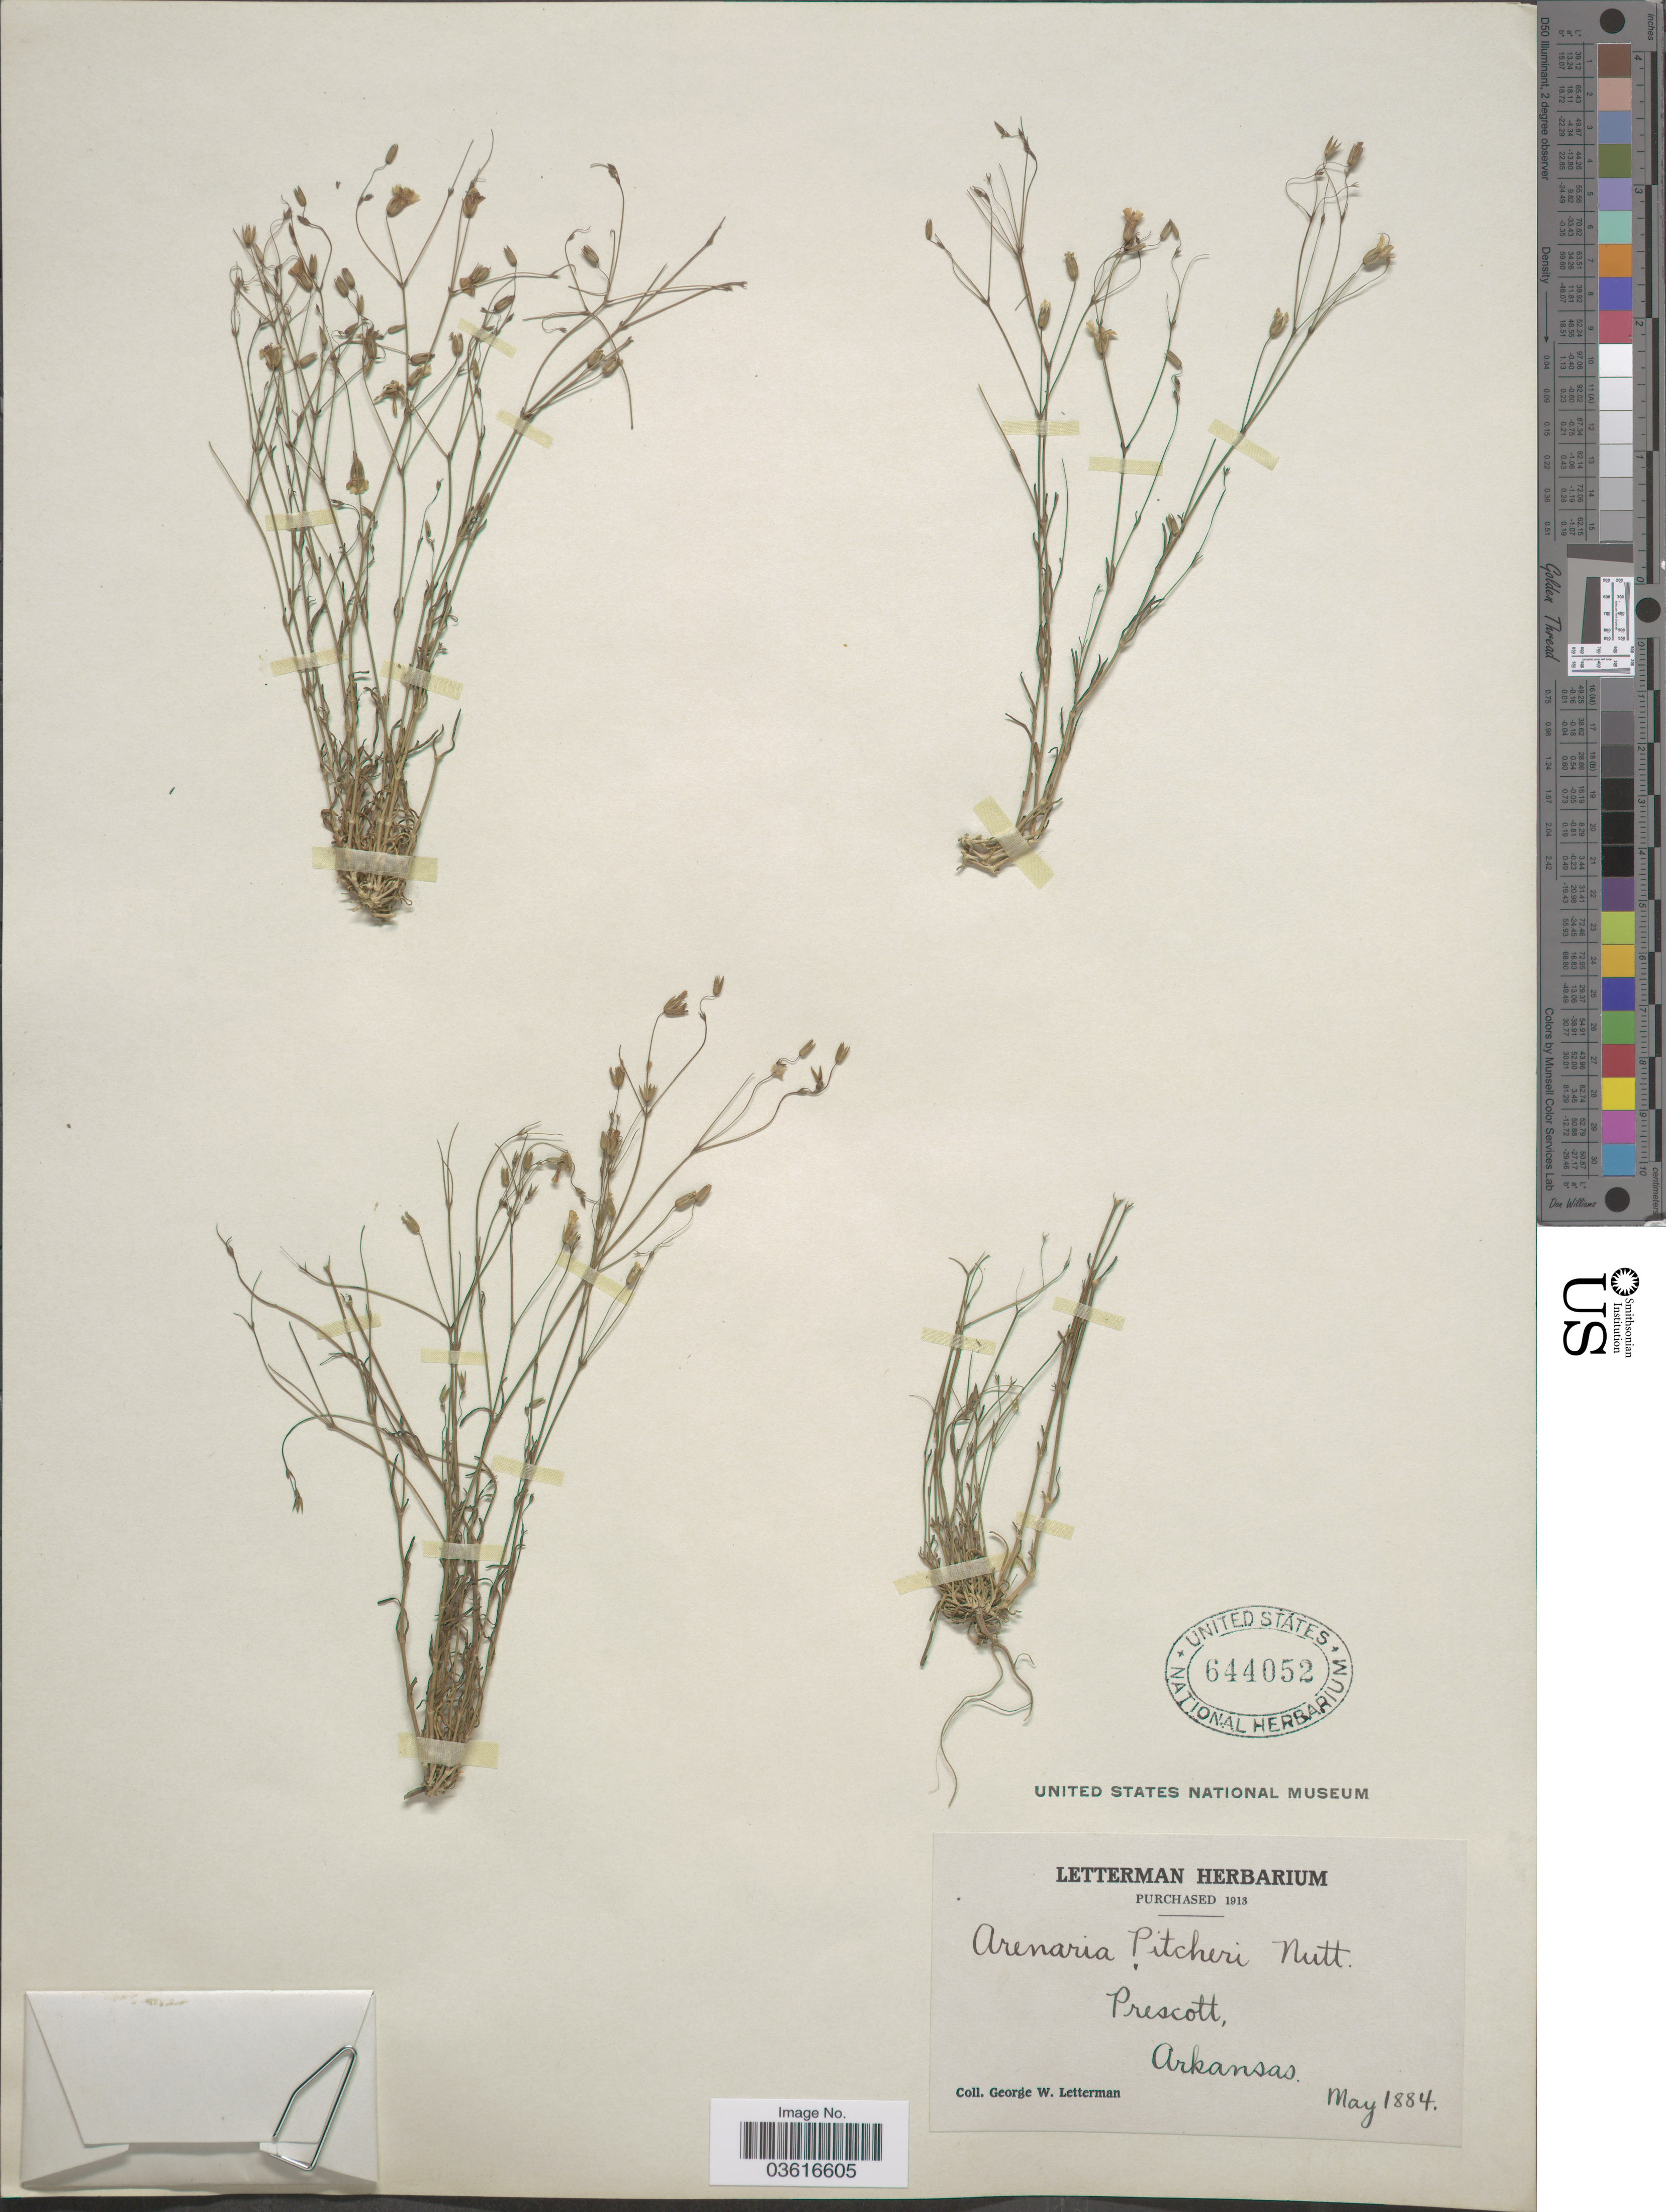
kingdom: Plantae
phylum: Tracheophyta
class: Magnoliopsida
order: Caryophyllales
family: Caryophyllaceae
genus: Minuartia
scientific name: Minuartia patula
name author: (Michx.) Mattf.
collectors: G. W. Letterman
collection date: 1884-05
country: United States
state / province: Arkansas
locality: Prescott.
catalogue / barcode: US 644052